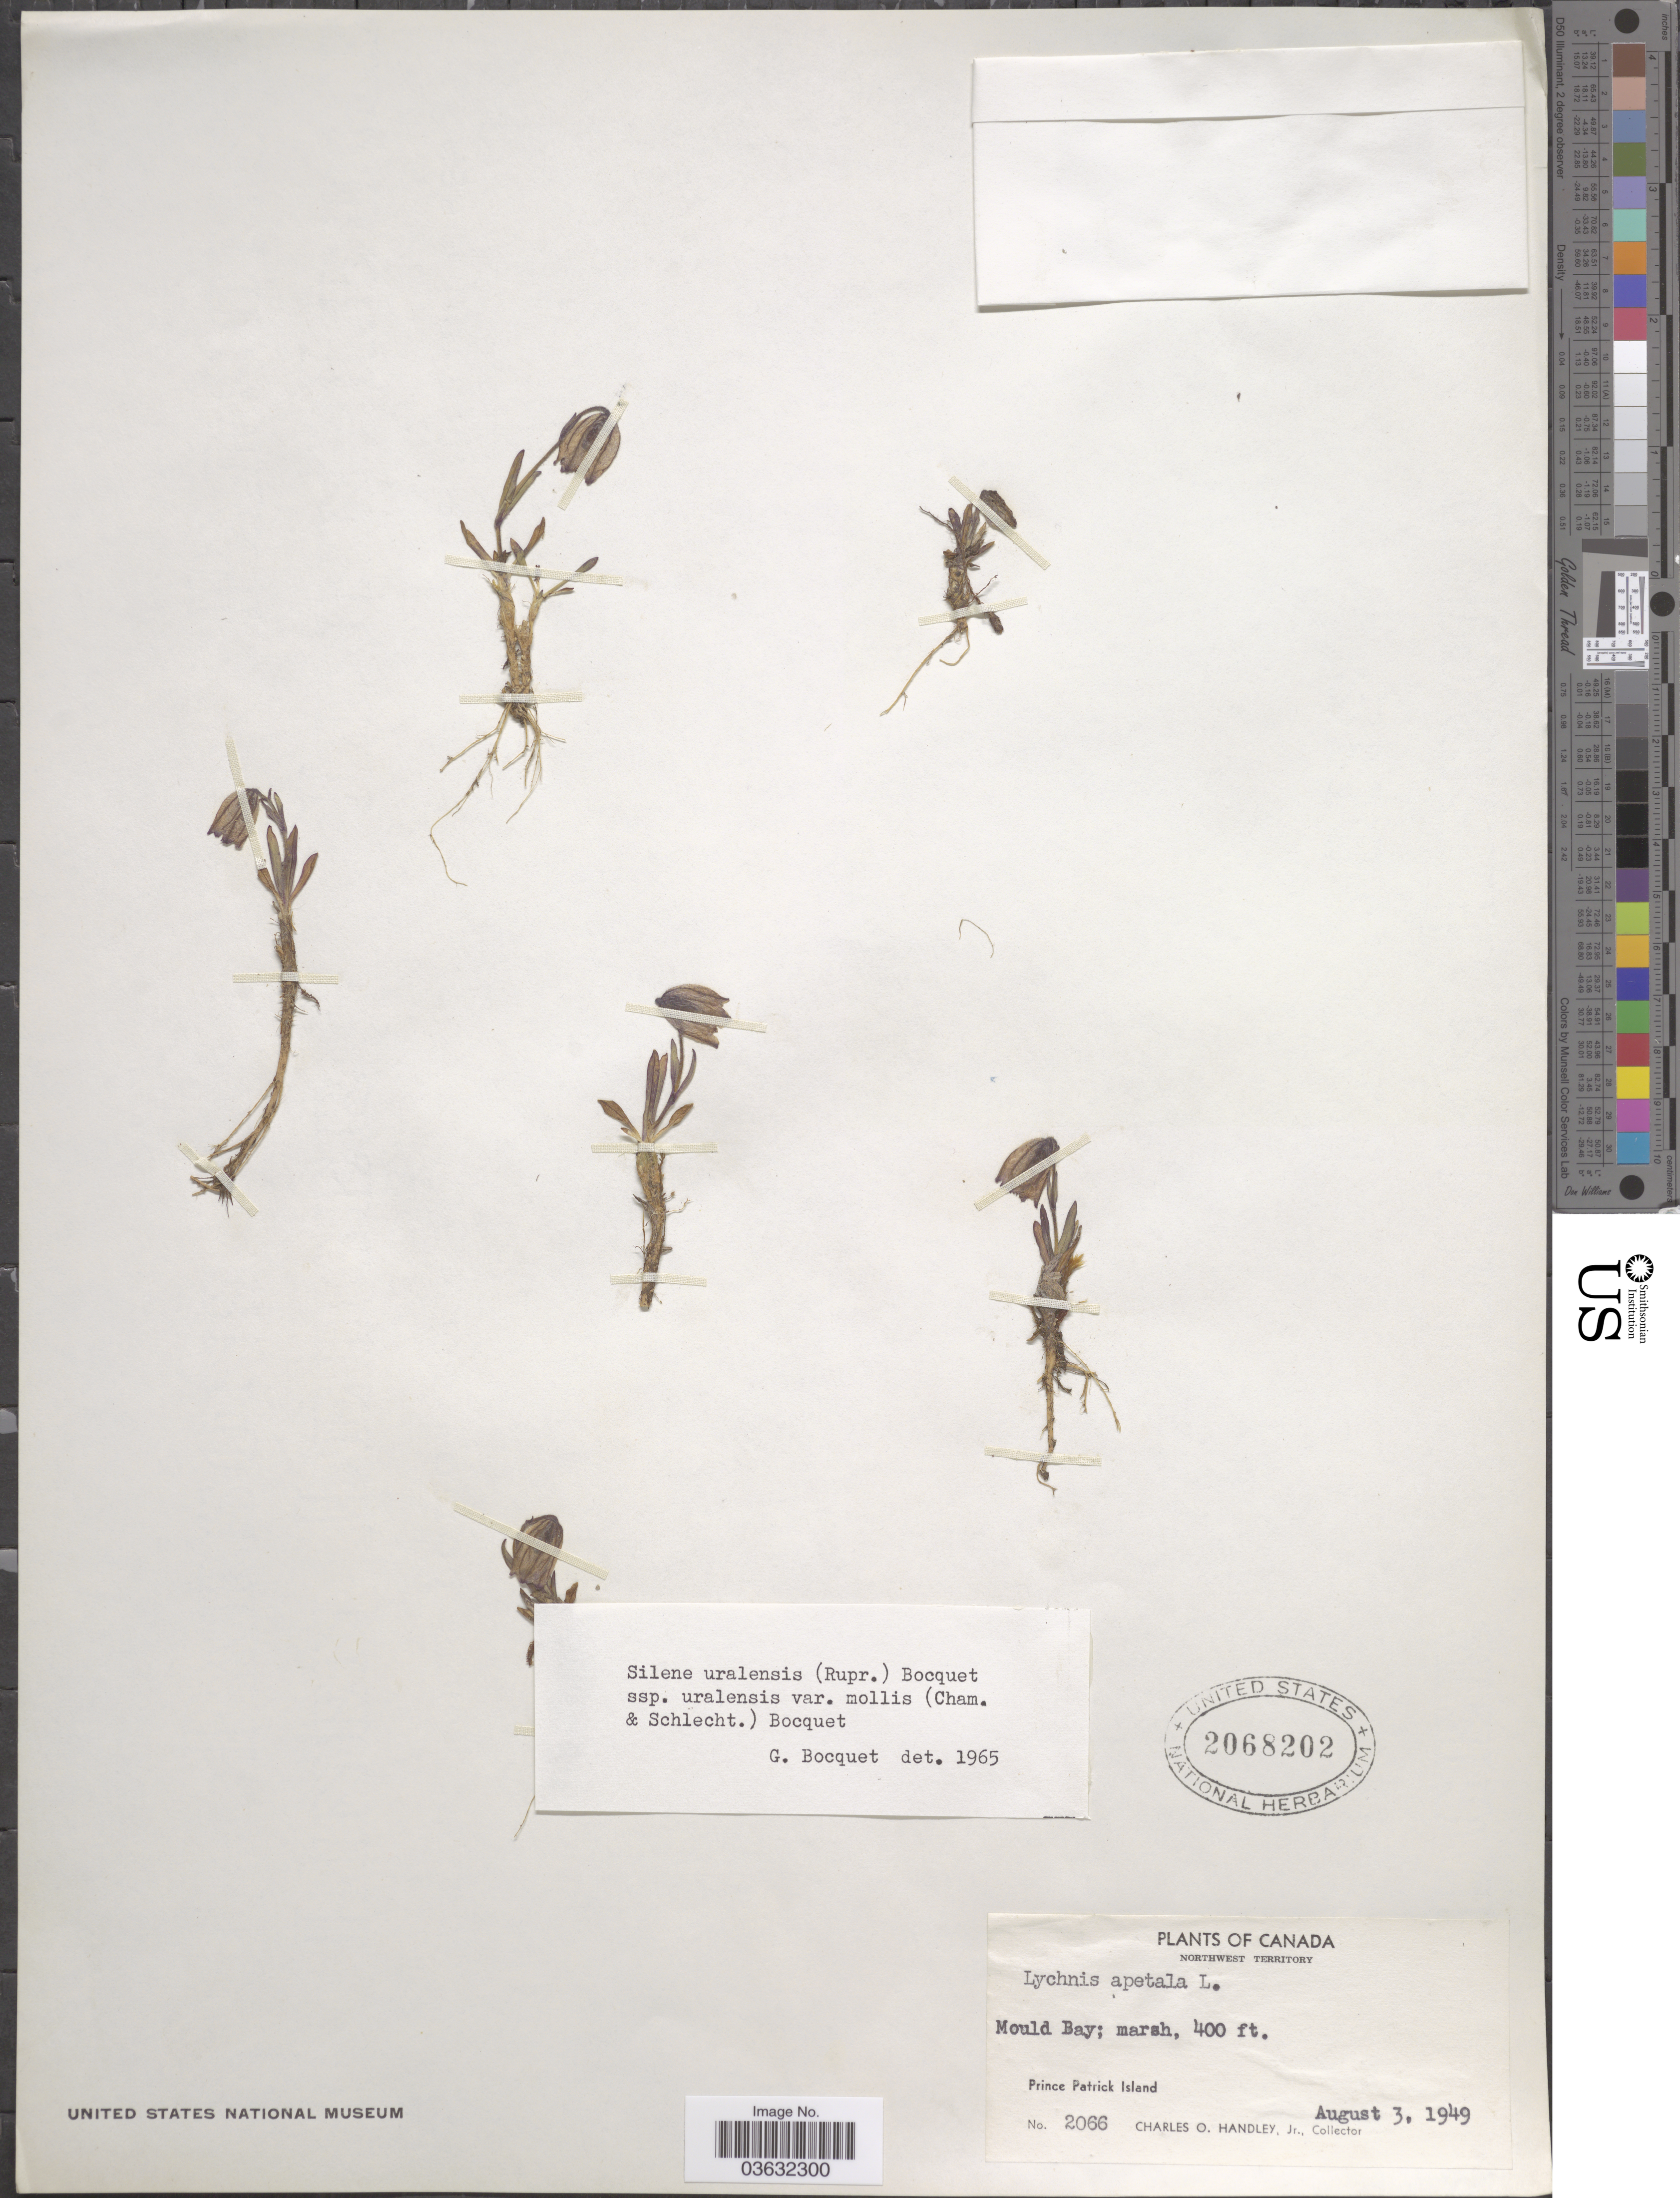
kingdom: Plantae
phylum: Tracheophyta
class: Magnoliopsida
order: Caryophyllales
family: Caryophyllaceae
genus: Silene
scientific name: Silene uralensis var. mollis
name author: (Cham. & Schltdl.) Bocquet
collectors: C. O. Handley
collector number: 2066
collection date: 1949-08-03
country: Canada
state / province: Northwest Territories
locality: Mould Bay. Prince Patrick Island.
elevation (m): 122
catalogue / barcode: US 2068202